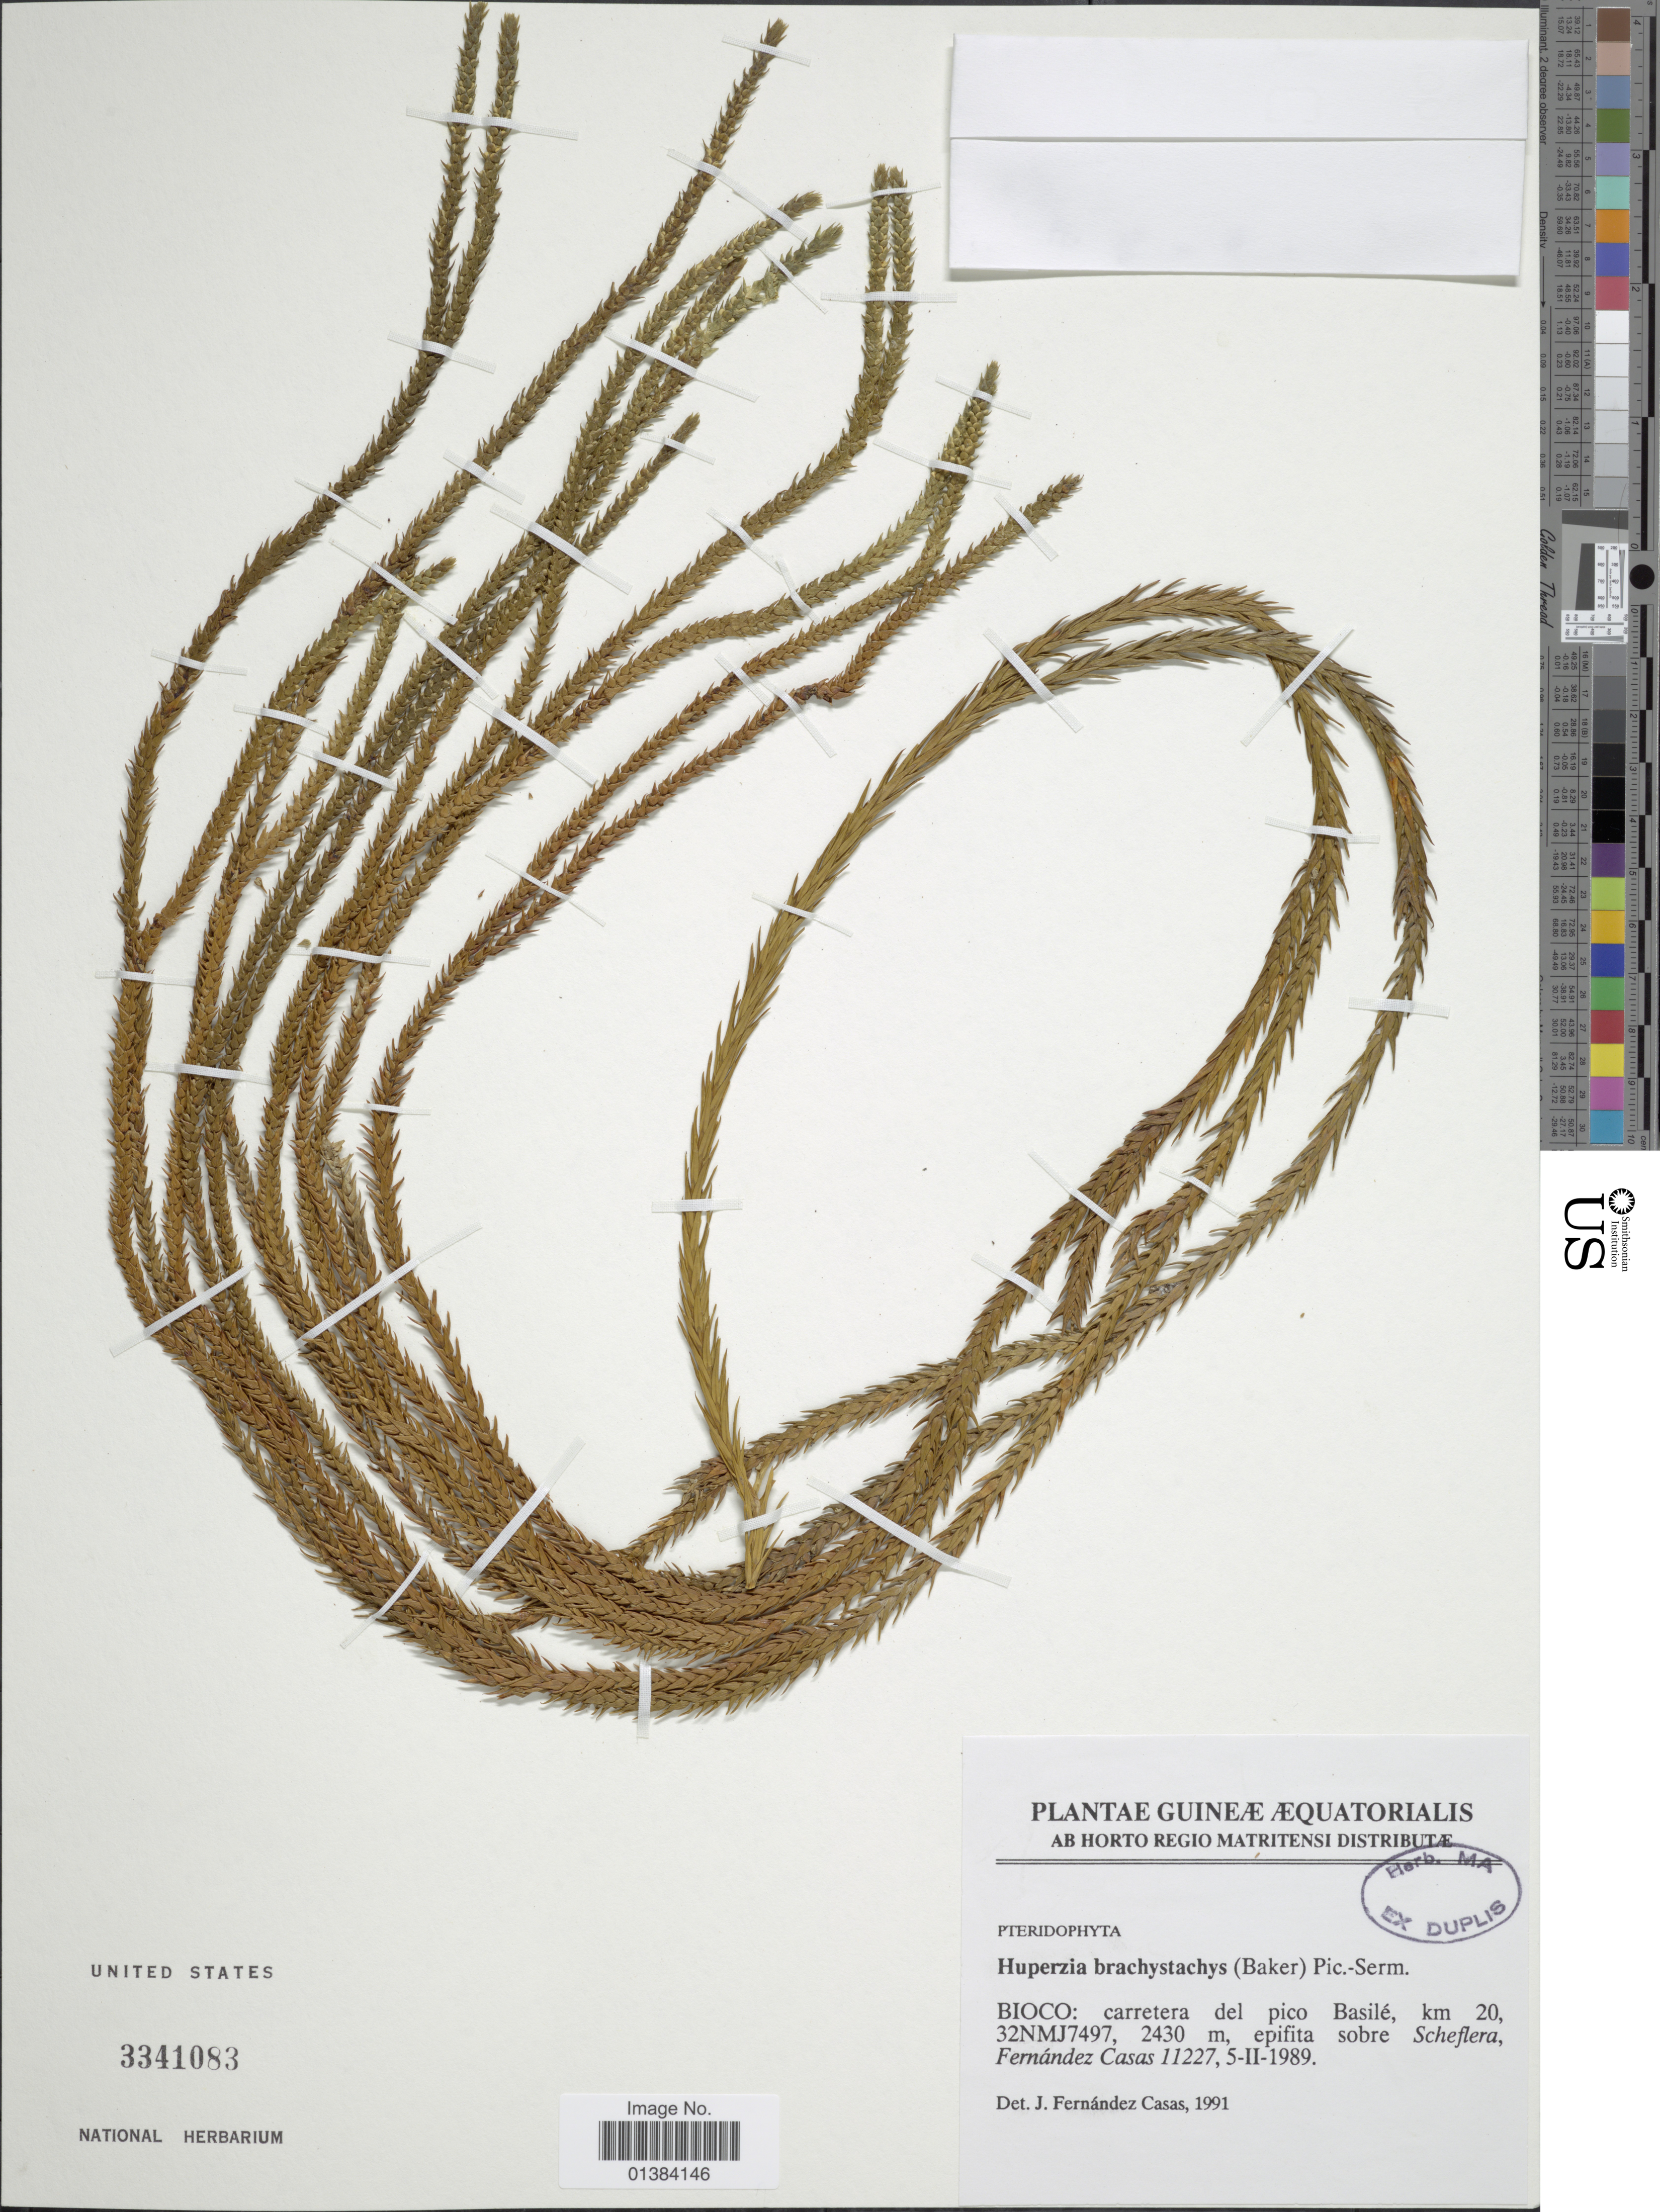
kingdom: Plantae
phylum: Tracheophyta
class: Lycopodiopsida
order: Lycopodiales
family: Lycopodiaceae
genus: Phlegmariurus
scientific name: Phlegmariurus dacrydioides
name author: (Baker) A. R. Field & Bostock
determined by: Field, A. R.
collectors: F. Casas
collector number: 11227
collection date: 1989-02-05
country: Equatorial Guinea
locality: Guineæ Æquatorialis. Bioco: carretera del pico Basilé, km 20, 32NMJ7497.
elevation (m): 2430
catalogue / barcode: US 3341083